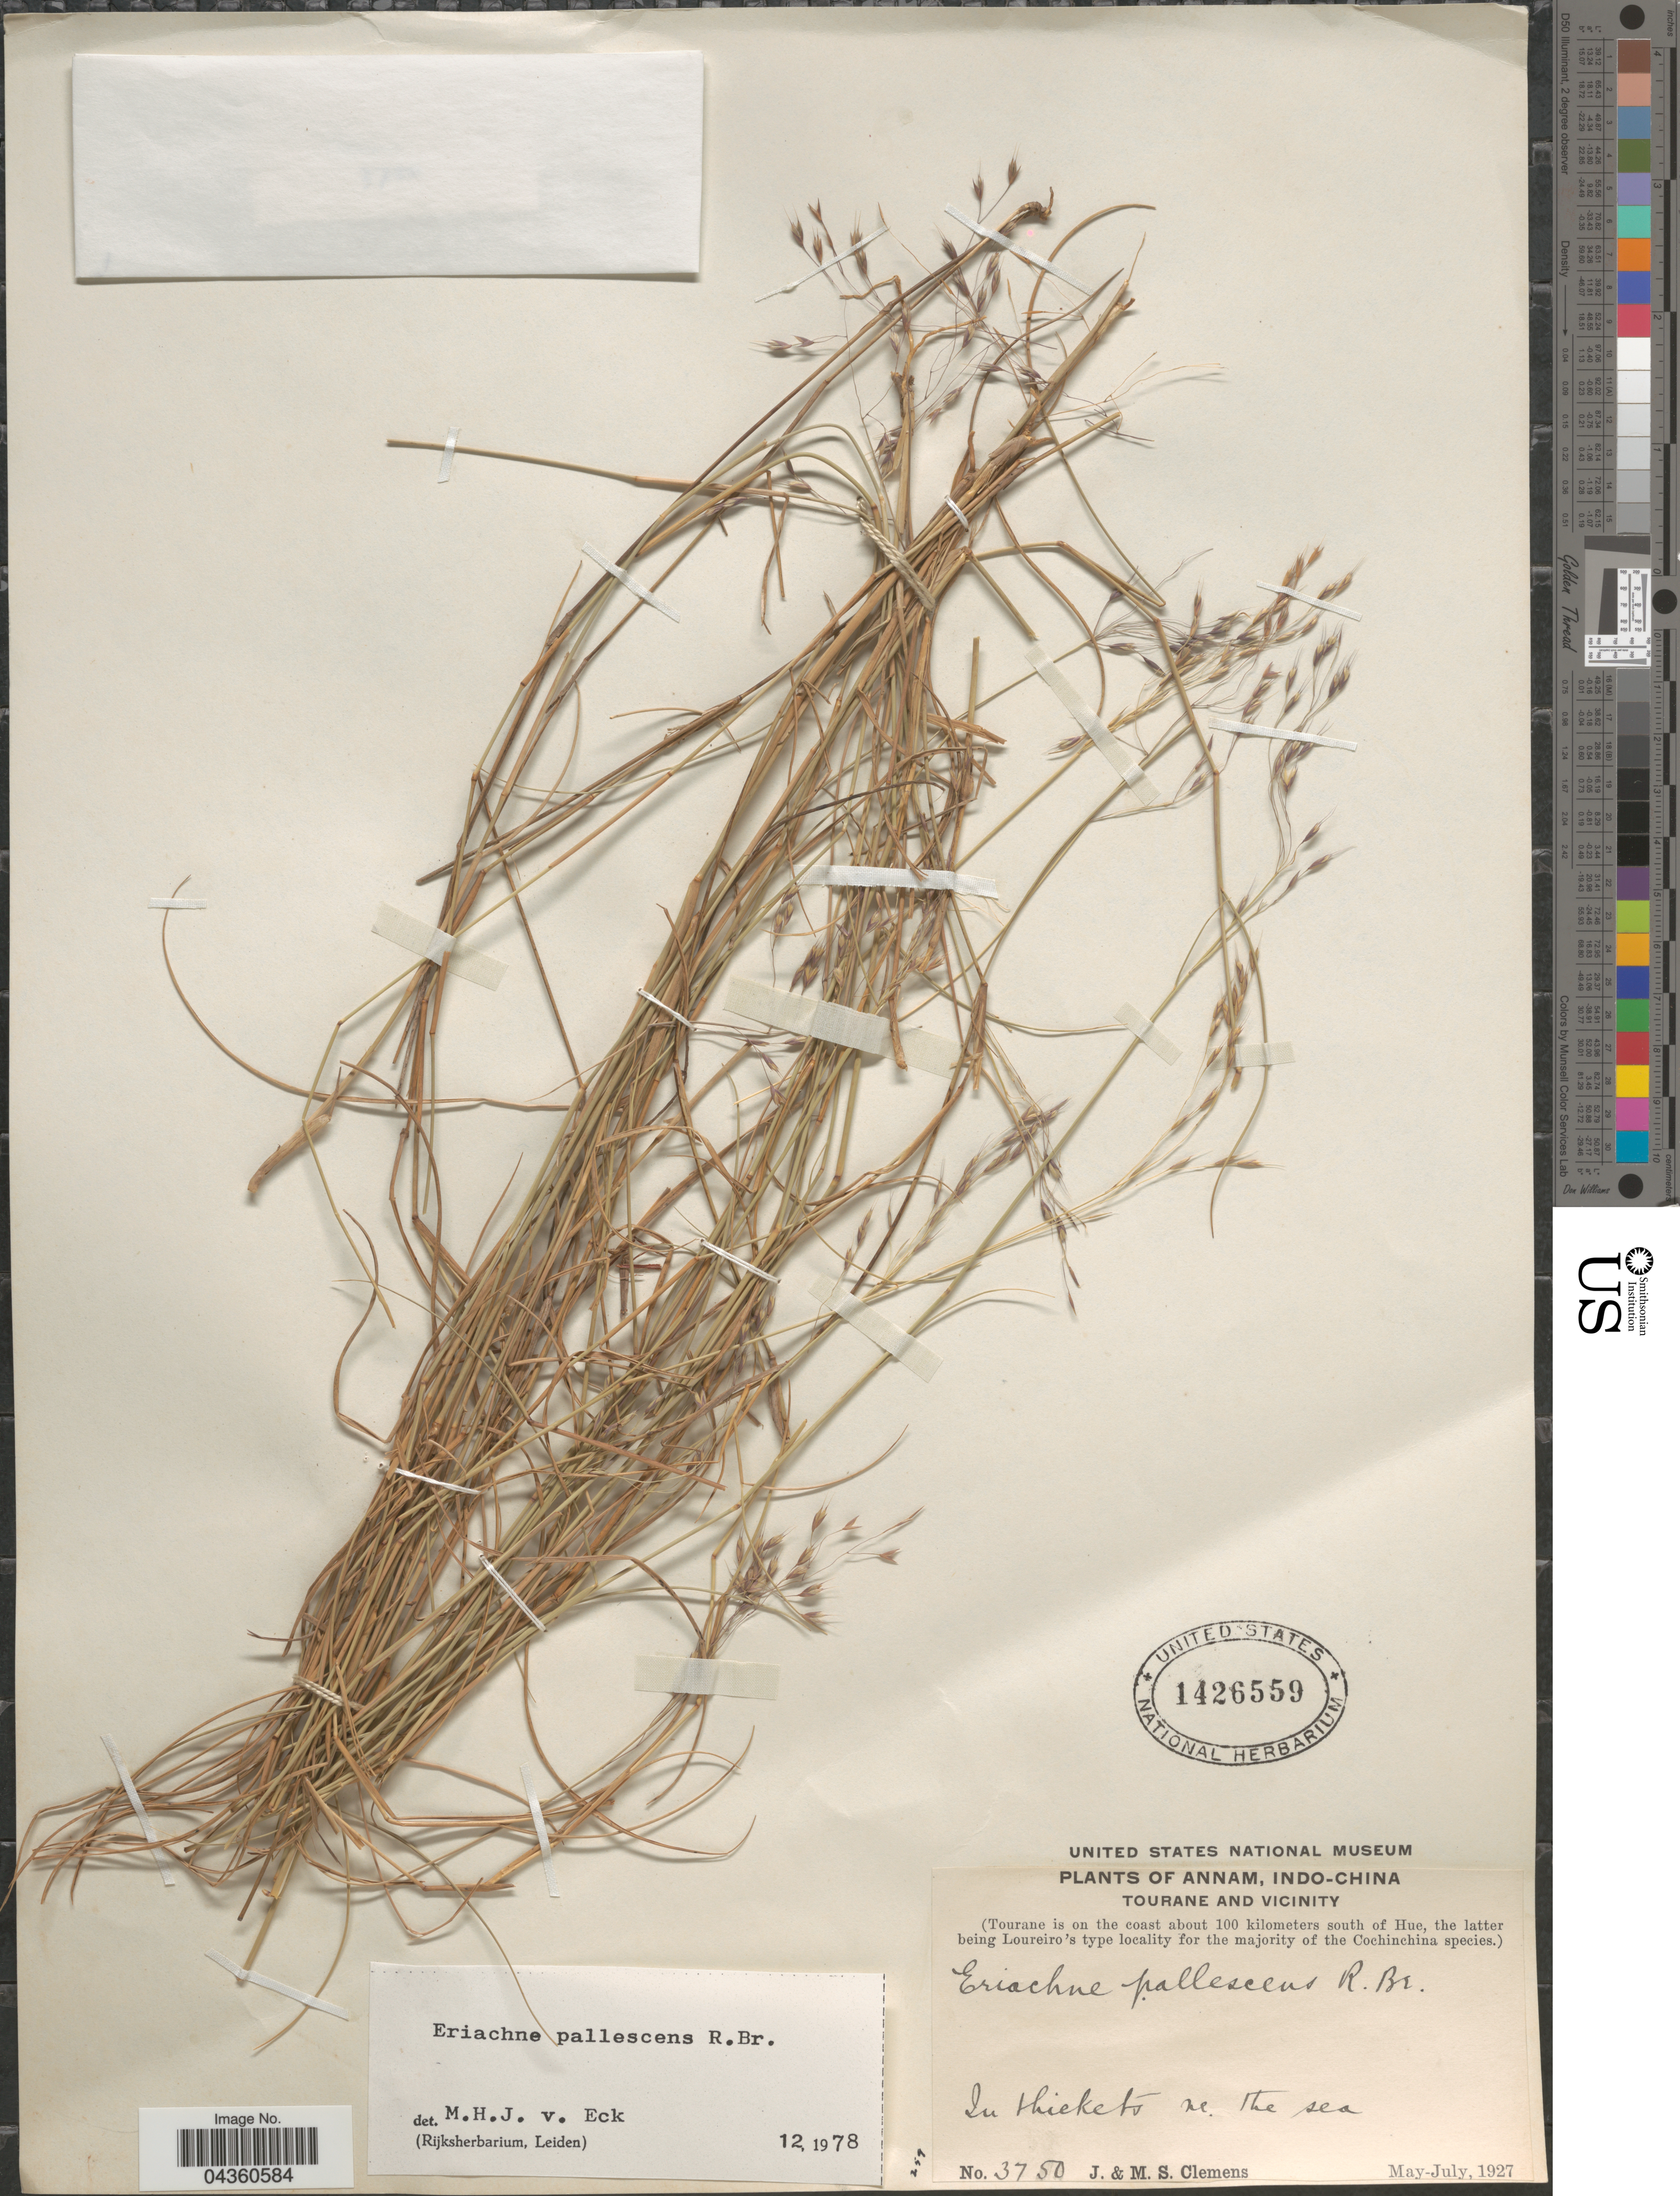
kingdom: Plantae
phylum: Tracheophyta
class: Liliopsida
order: Poales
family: Poaceae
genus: Eriachne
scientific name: Eriachne pallescens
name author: R. Br.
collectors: J. Clemens & M. S. Clemens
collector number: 3750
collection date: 1927-05/1927-07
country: Vietnam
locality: Annam, Indo-China. Tourane and vicinity. (Tourane is on the coast about 100 kilometers south of Hue). In thickets nr. the sea.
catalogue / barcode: US 1426559